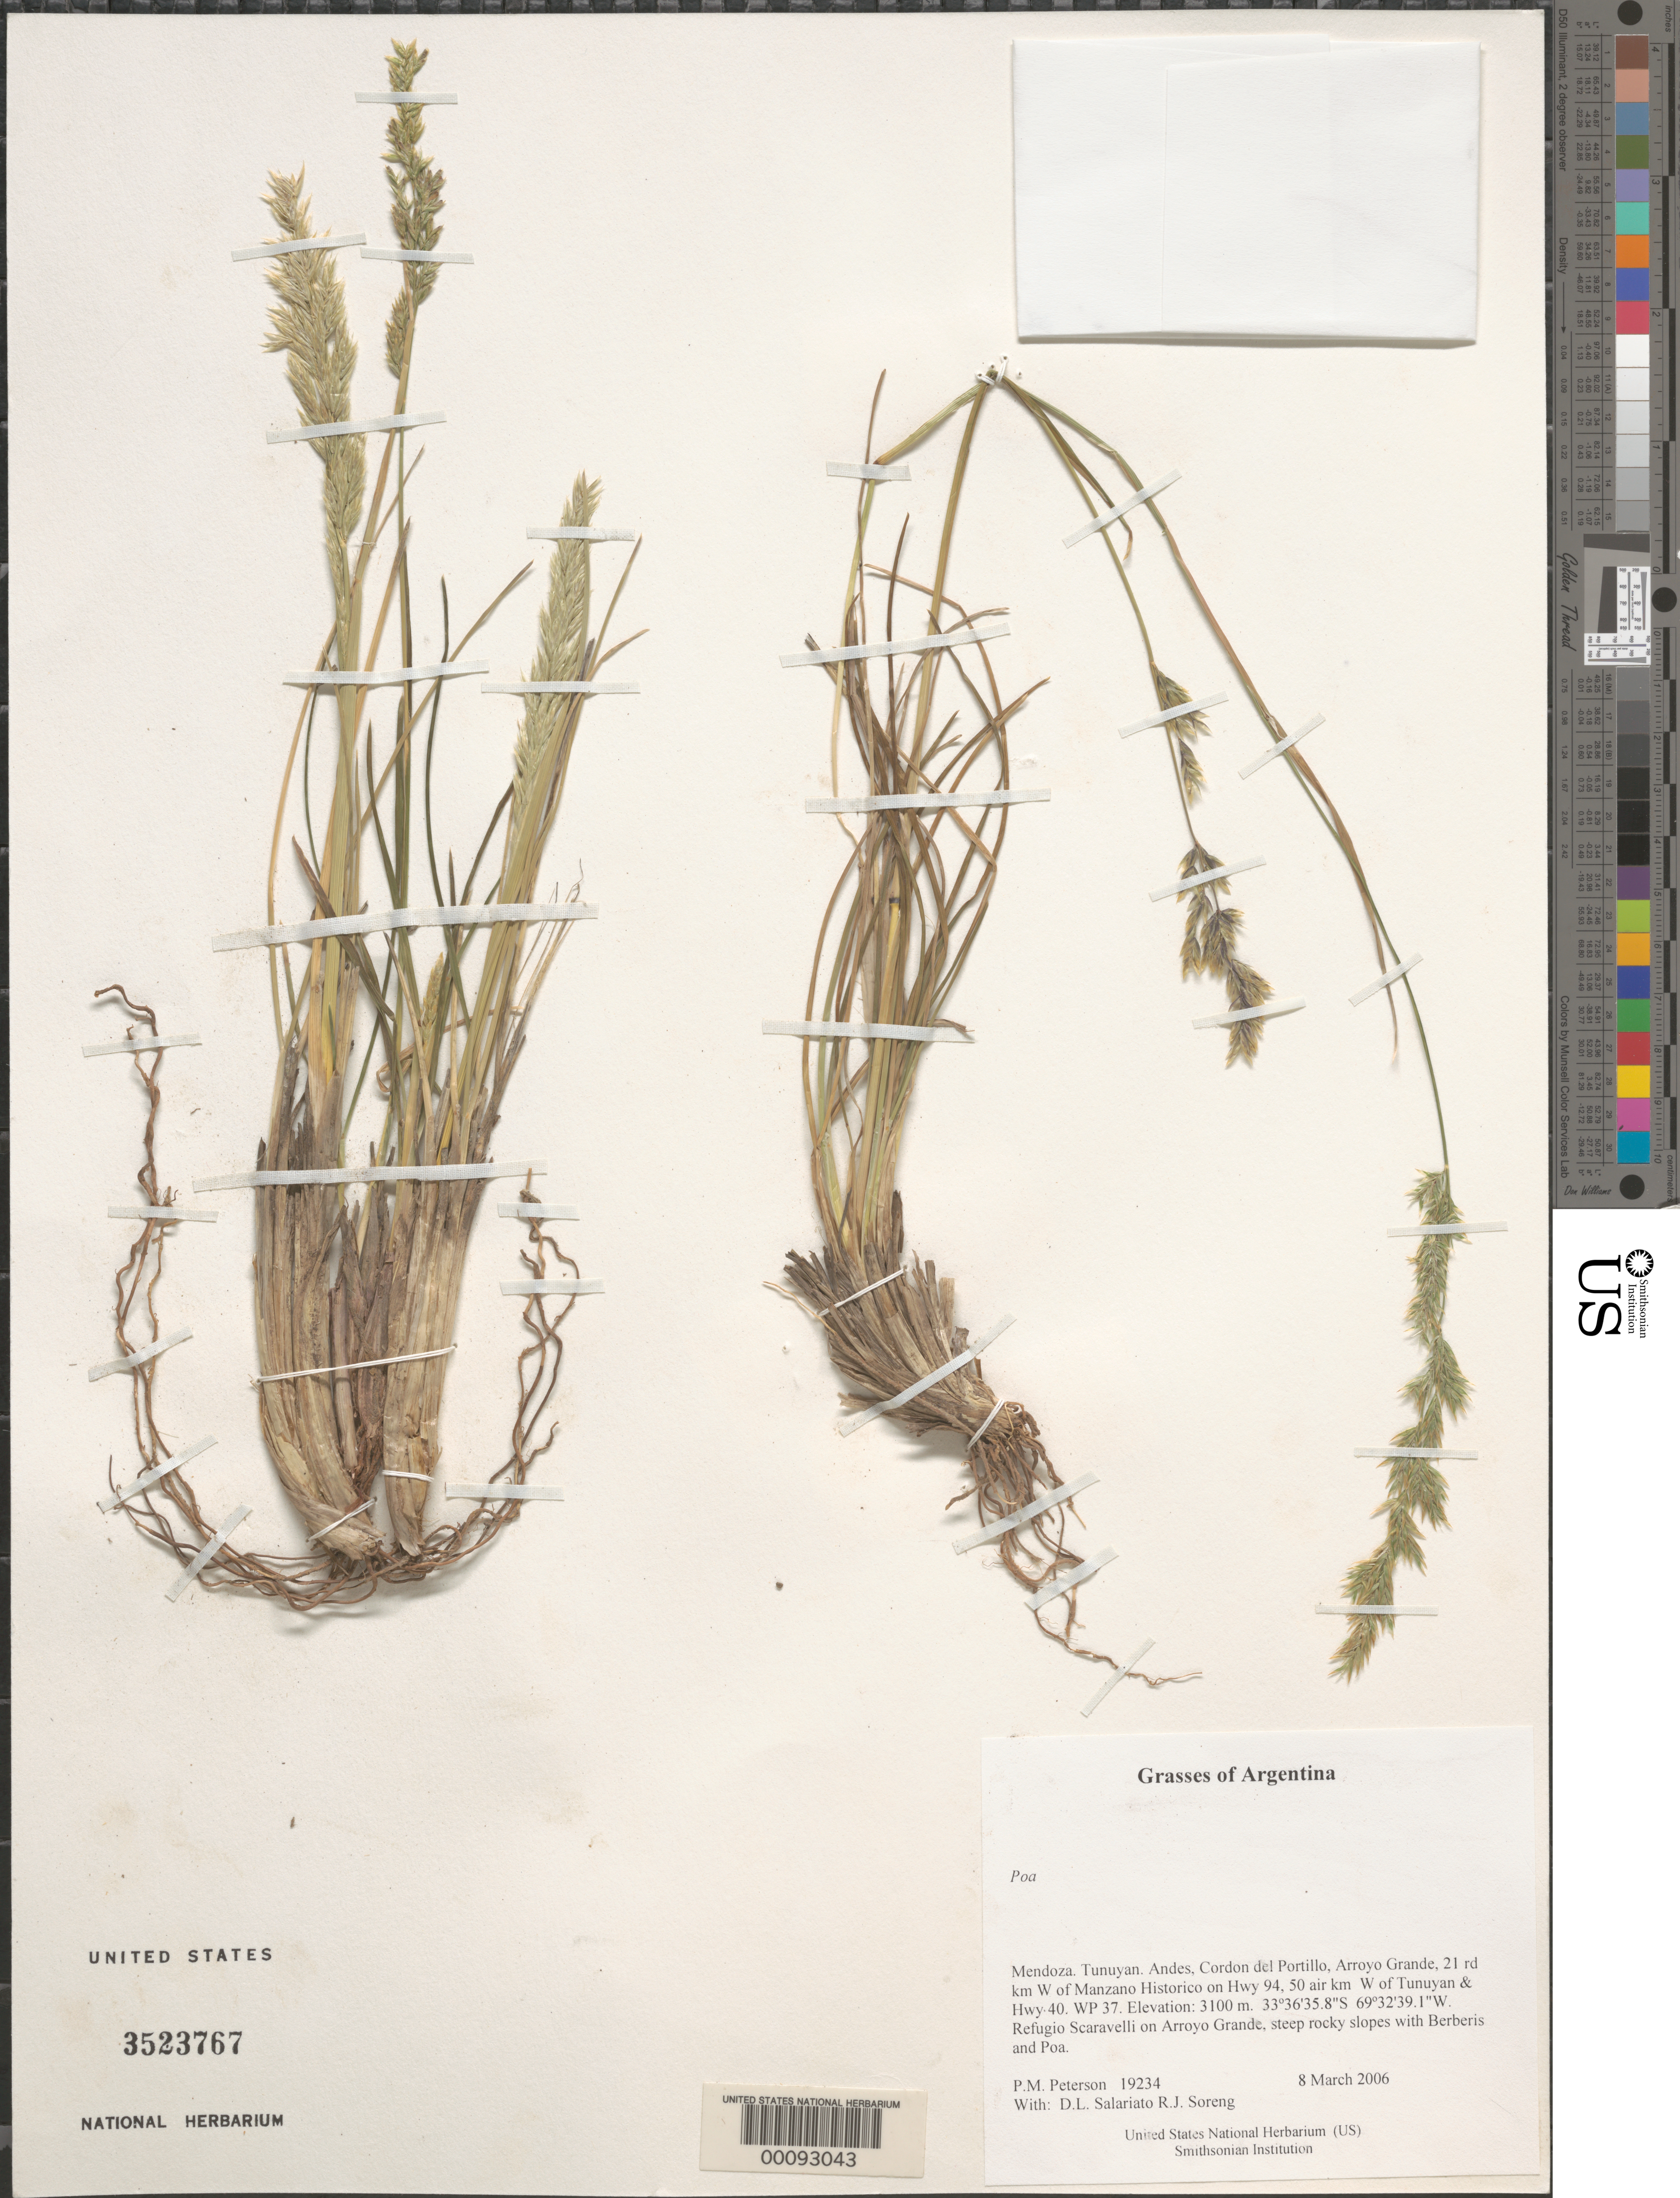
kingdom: Plantae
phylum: Tracheophyta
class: Liliopsida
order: Poales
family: Poaceae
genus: Poa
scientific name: Poa sp.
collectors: P. M. Peterson, R. J. Soreng, D. Salariato & A. Panizza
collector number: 19234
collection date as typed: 08 Mar 2006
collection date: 2006-03-08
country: Argentina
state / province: Mendoza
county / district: Tunuyan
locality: Andes, Cordon del Portillo, Arroyo Grande, 21 rd km W of Manzano Historico on Hwy 94, 50 air km W of Tunuyan & Hwy 40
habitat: Refugio Scaravelli on Arroyo Grande, steep rocky slopes with Berberis and Poa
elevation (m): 3100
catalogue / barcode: US 3523767